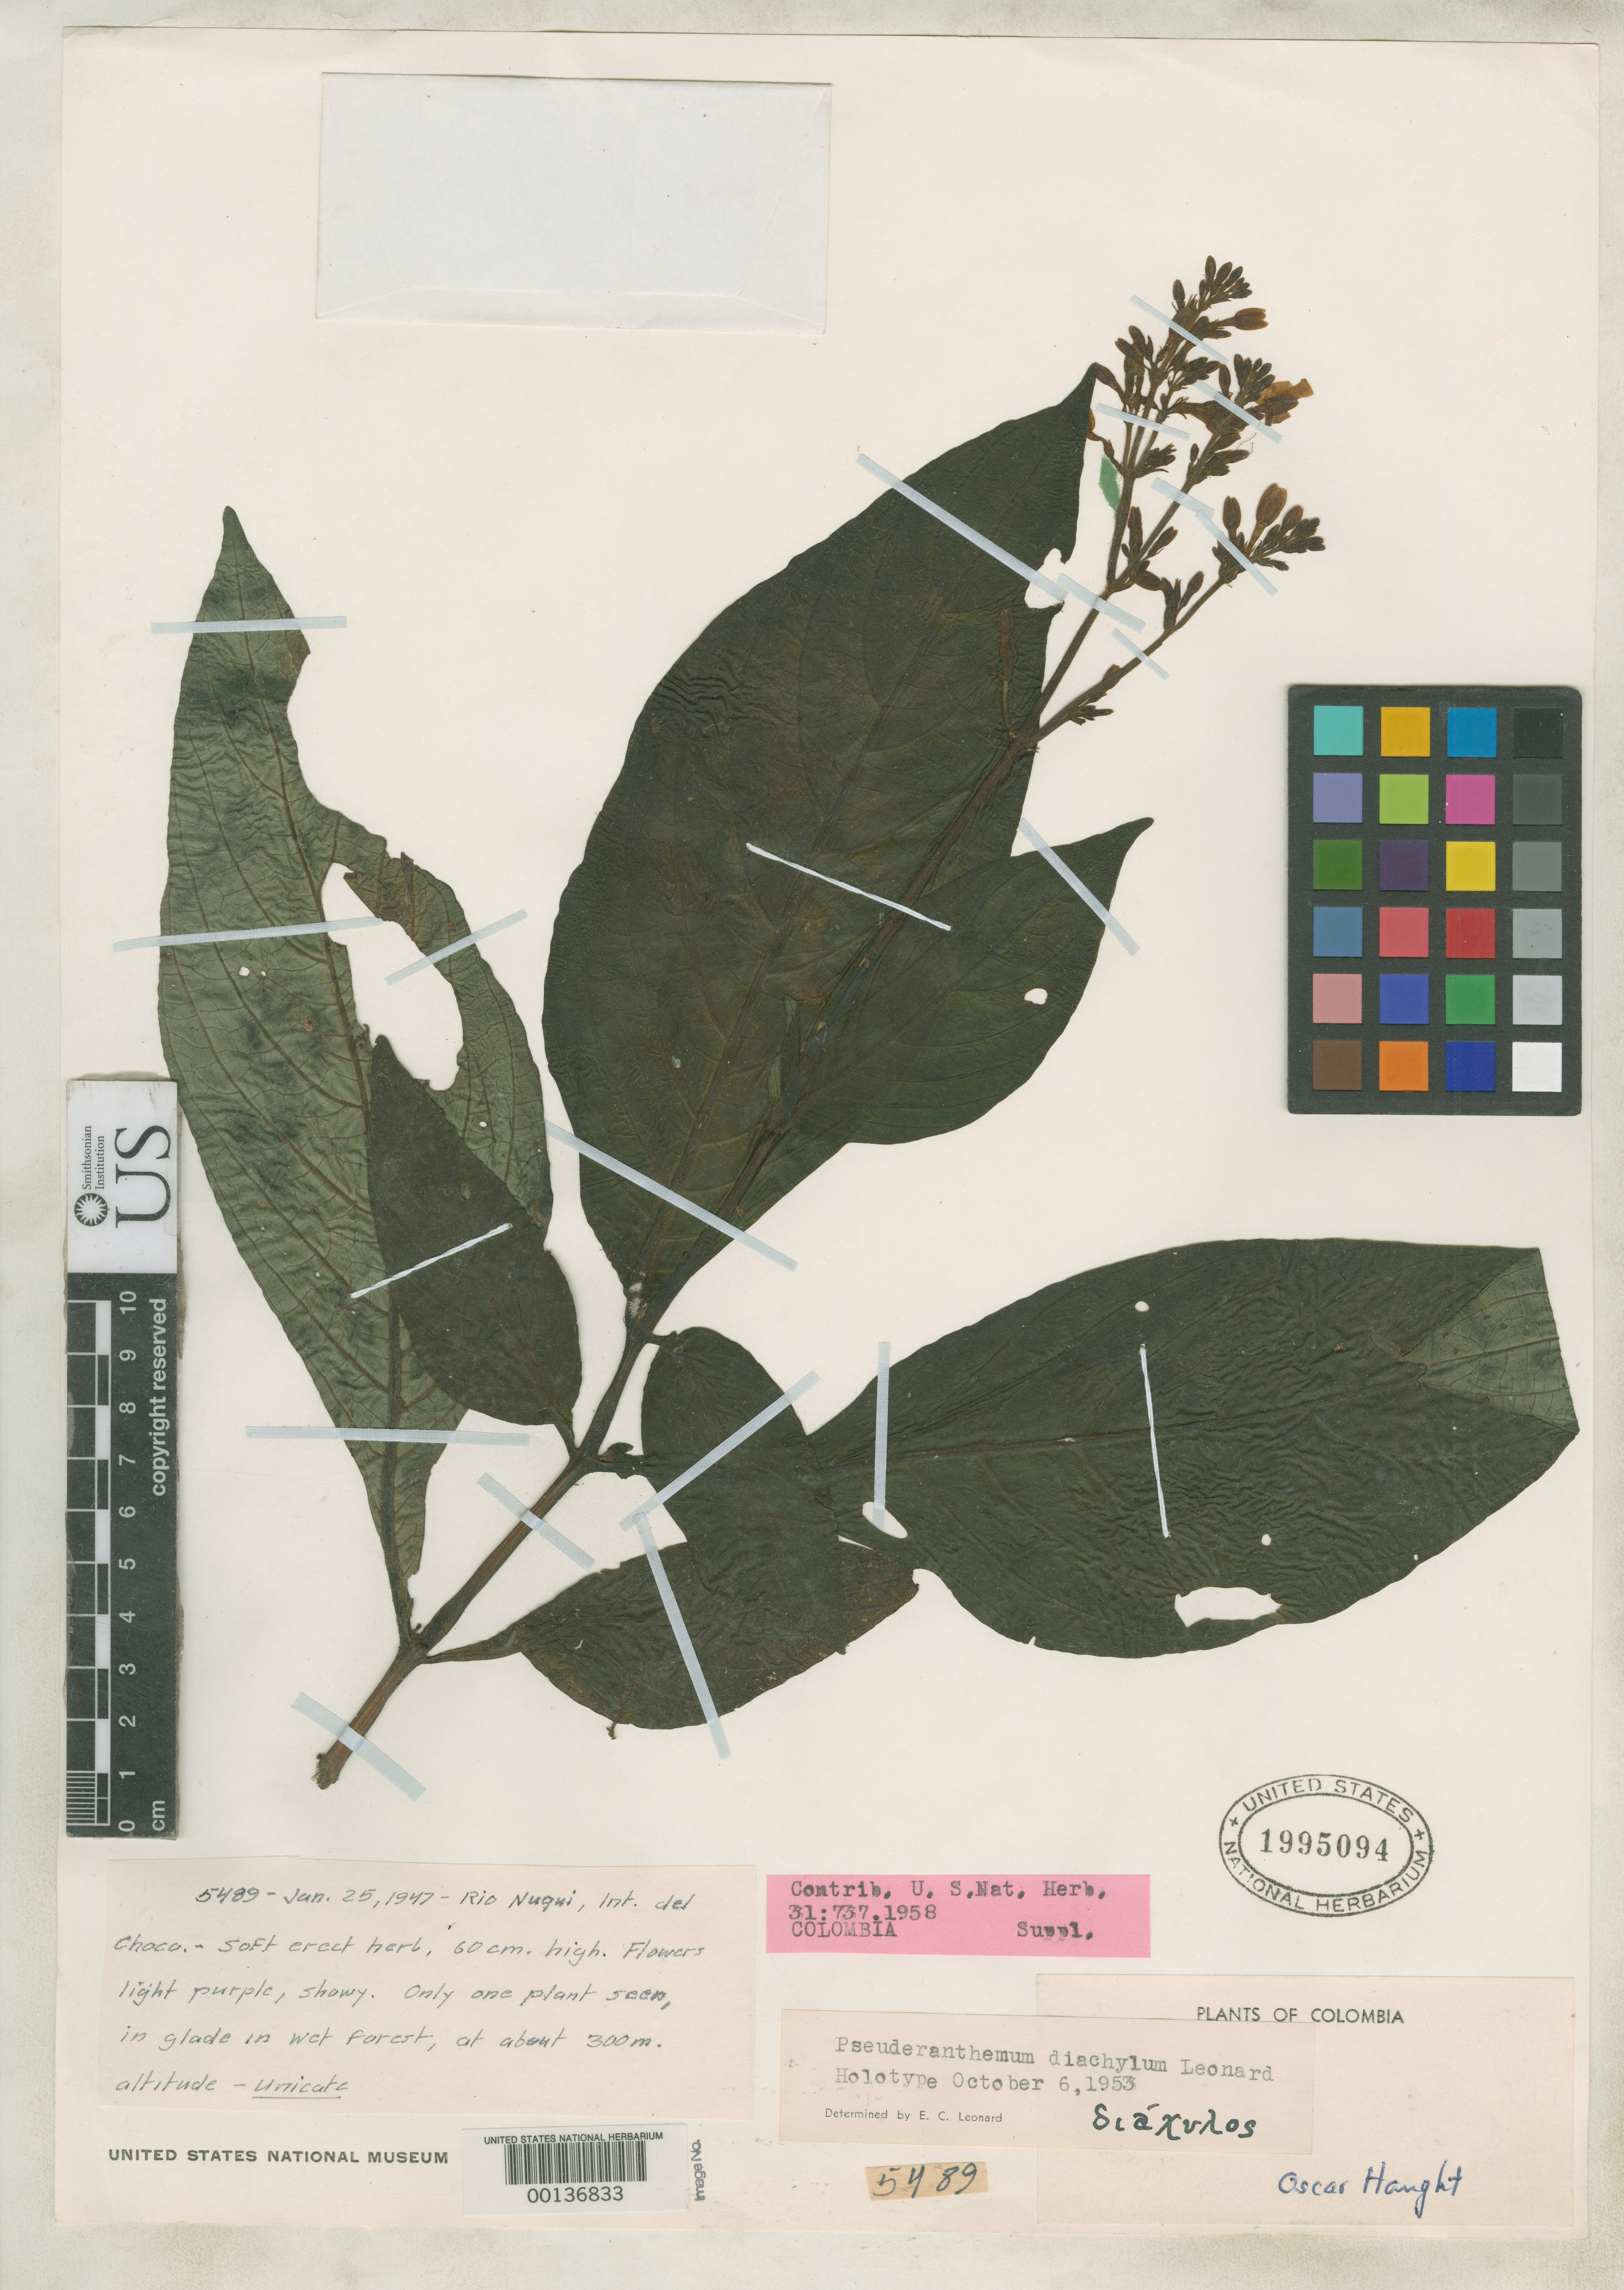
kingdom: Plantae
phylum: Tracheophyta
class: Magnoliopsida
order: Lamiales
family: Acanthaceae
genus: Pseuderanthemum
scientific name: Pseuderanthemum diachylum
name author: Leonard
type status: Holotype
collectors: O. L. Haught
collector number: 5489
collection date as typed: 29 Jan 1947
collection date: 1947-01-29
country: Colombia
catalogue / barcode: US 1995094